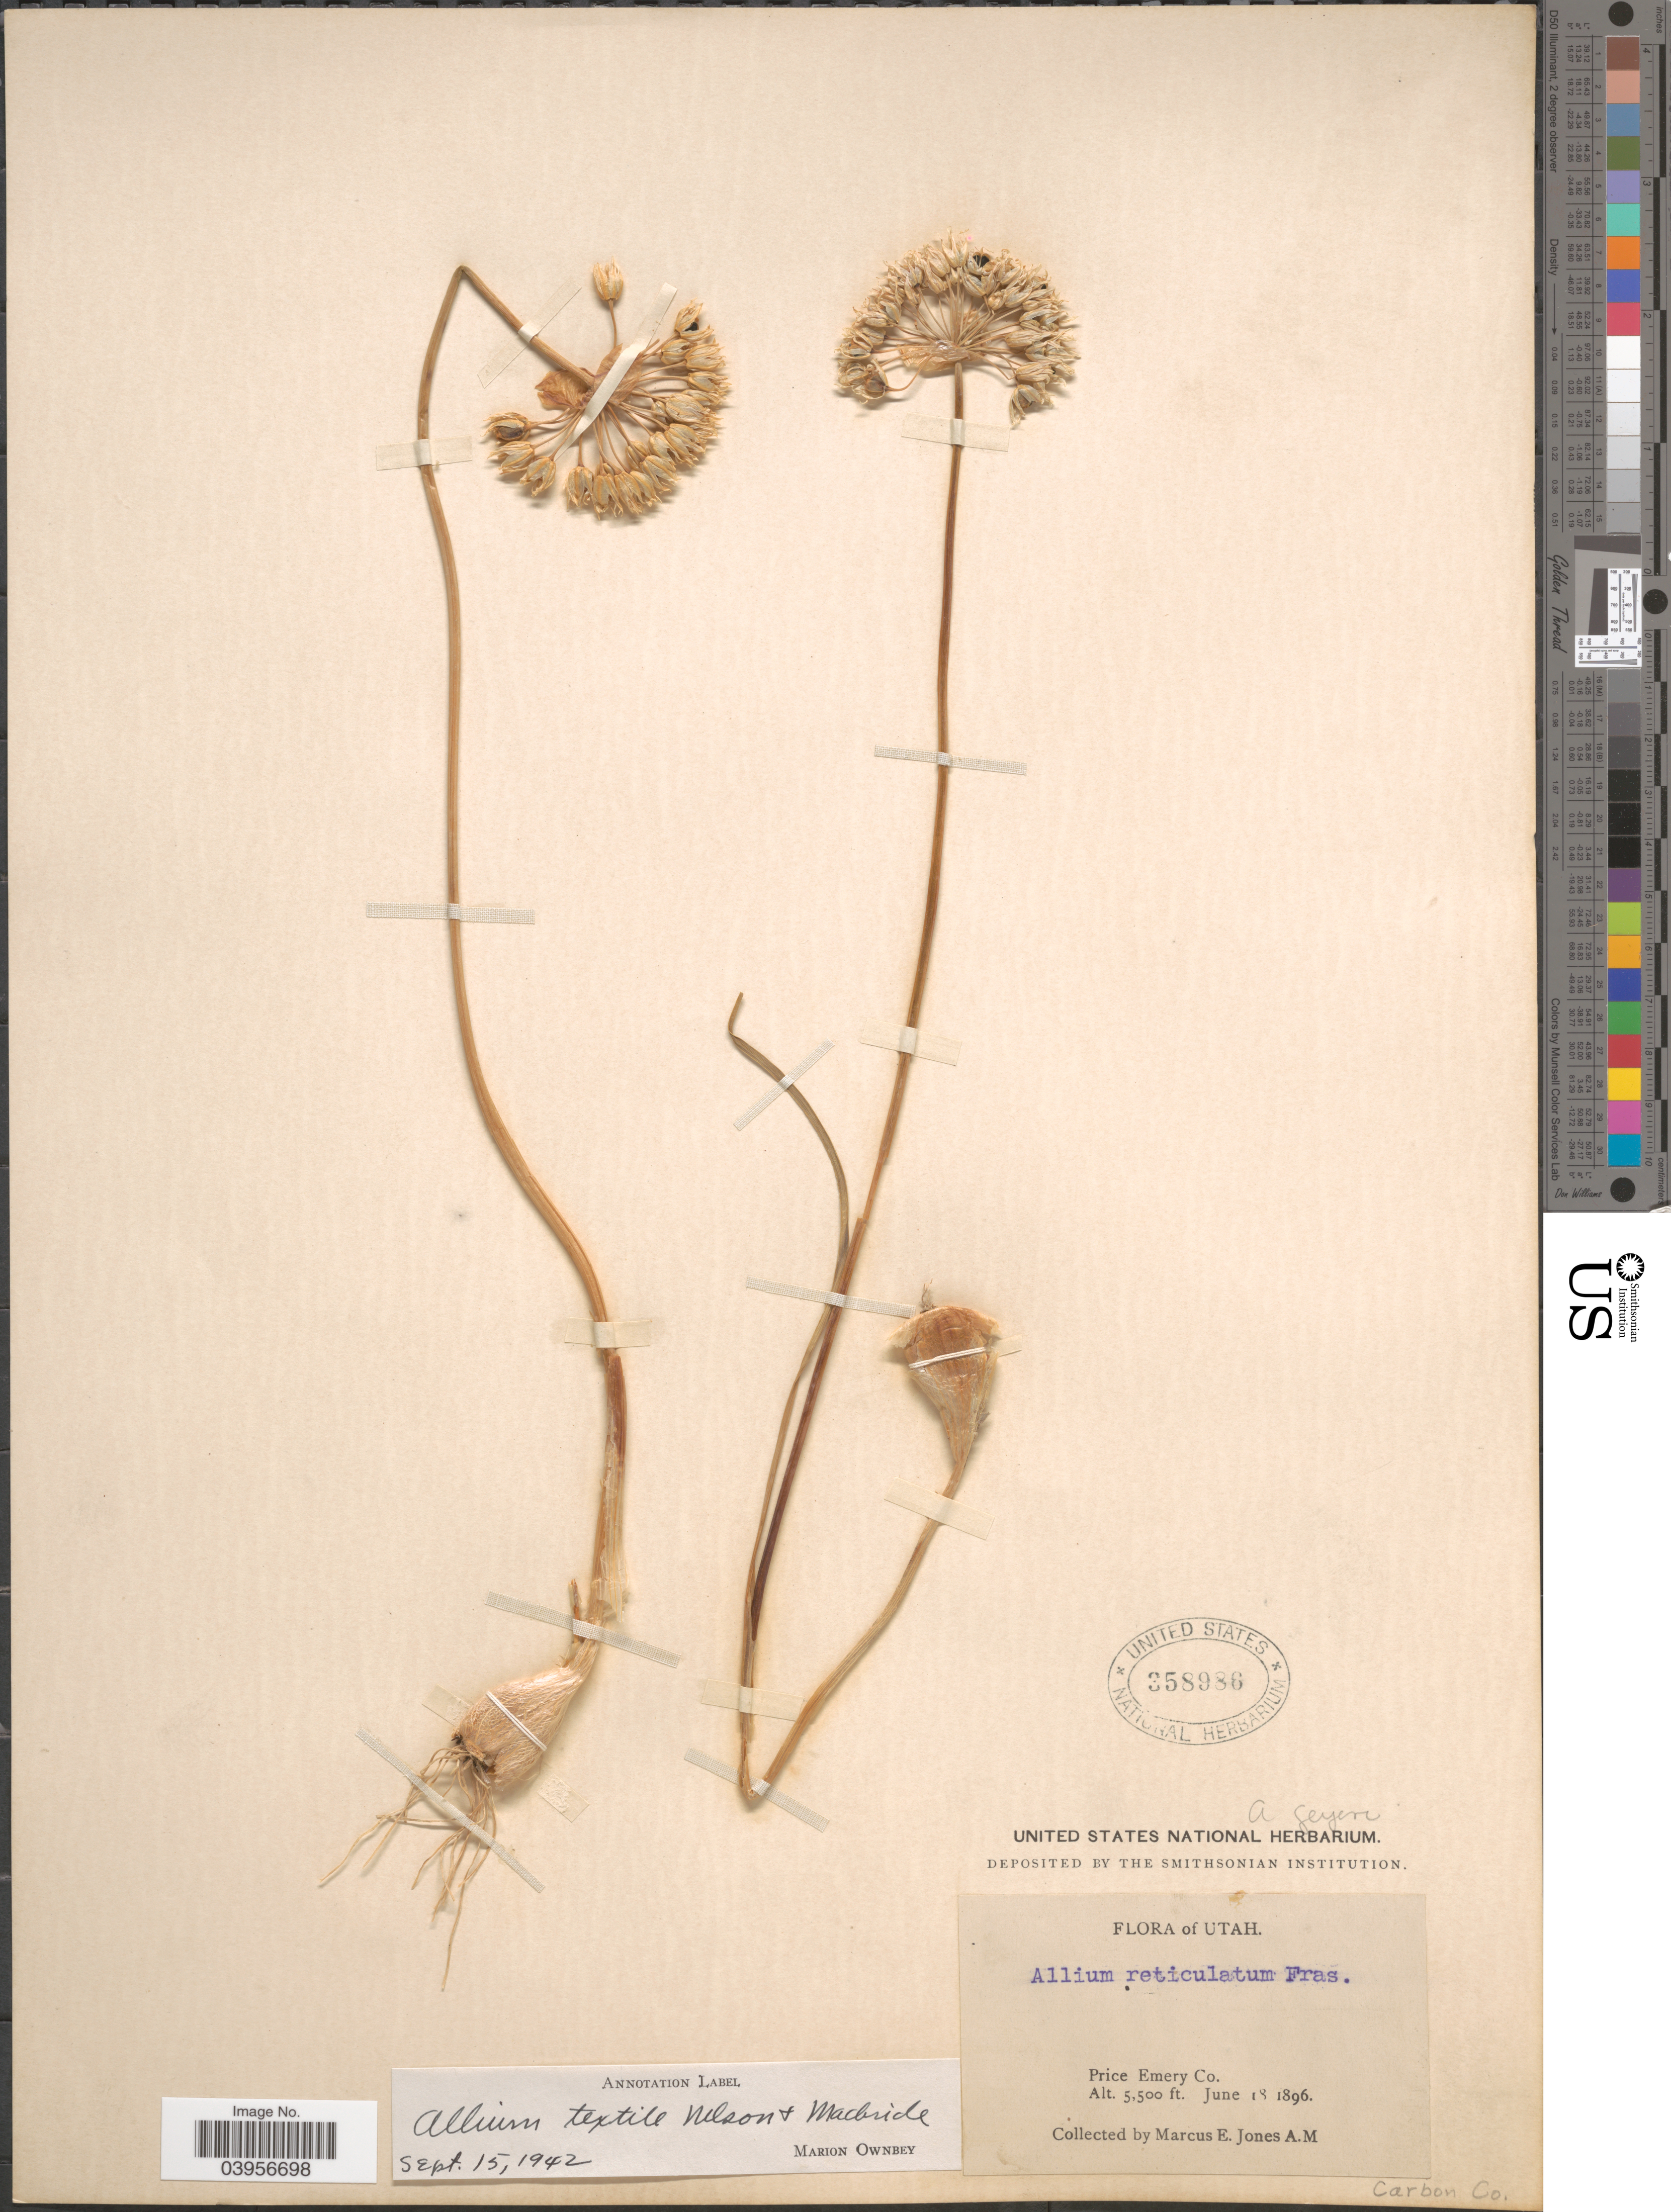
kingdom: Plantae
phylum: Tracheophyta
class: Liliopsida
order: Asparagales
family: Amaryllidaceae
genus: Allium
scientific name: Allium textile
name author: A. Nelson & J.F. Macbr.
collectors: M. E. Jones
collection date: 1896-06-18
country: United States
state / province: Utah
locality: Price Emery Co. Carbon Co.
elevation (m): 1676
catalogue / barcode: US 358986